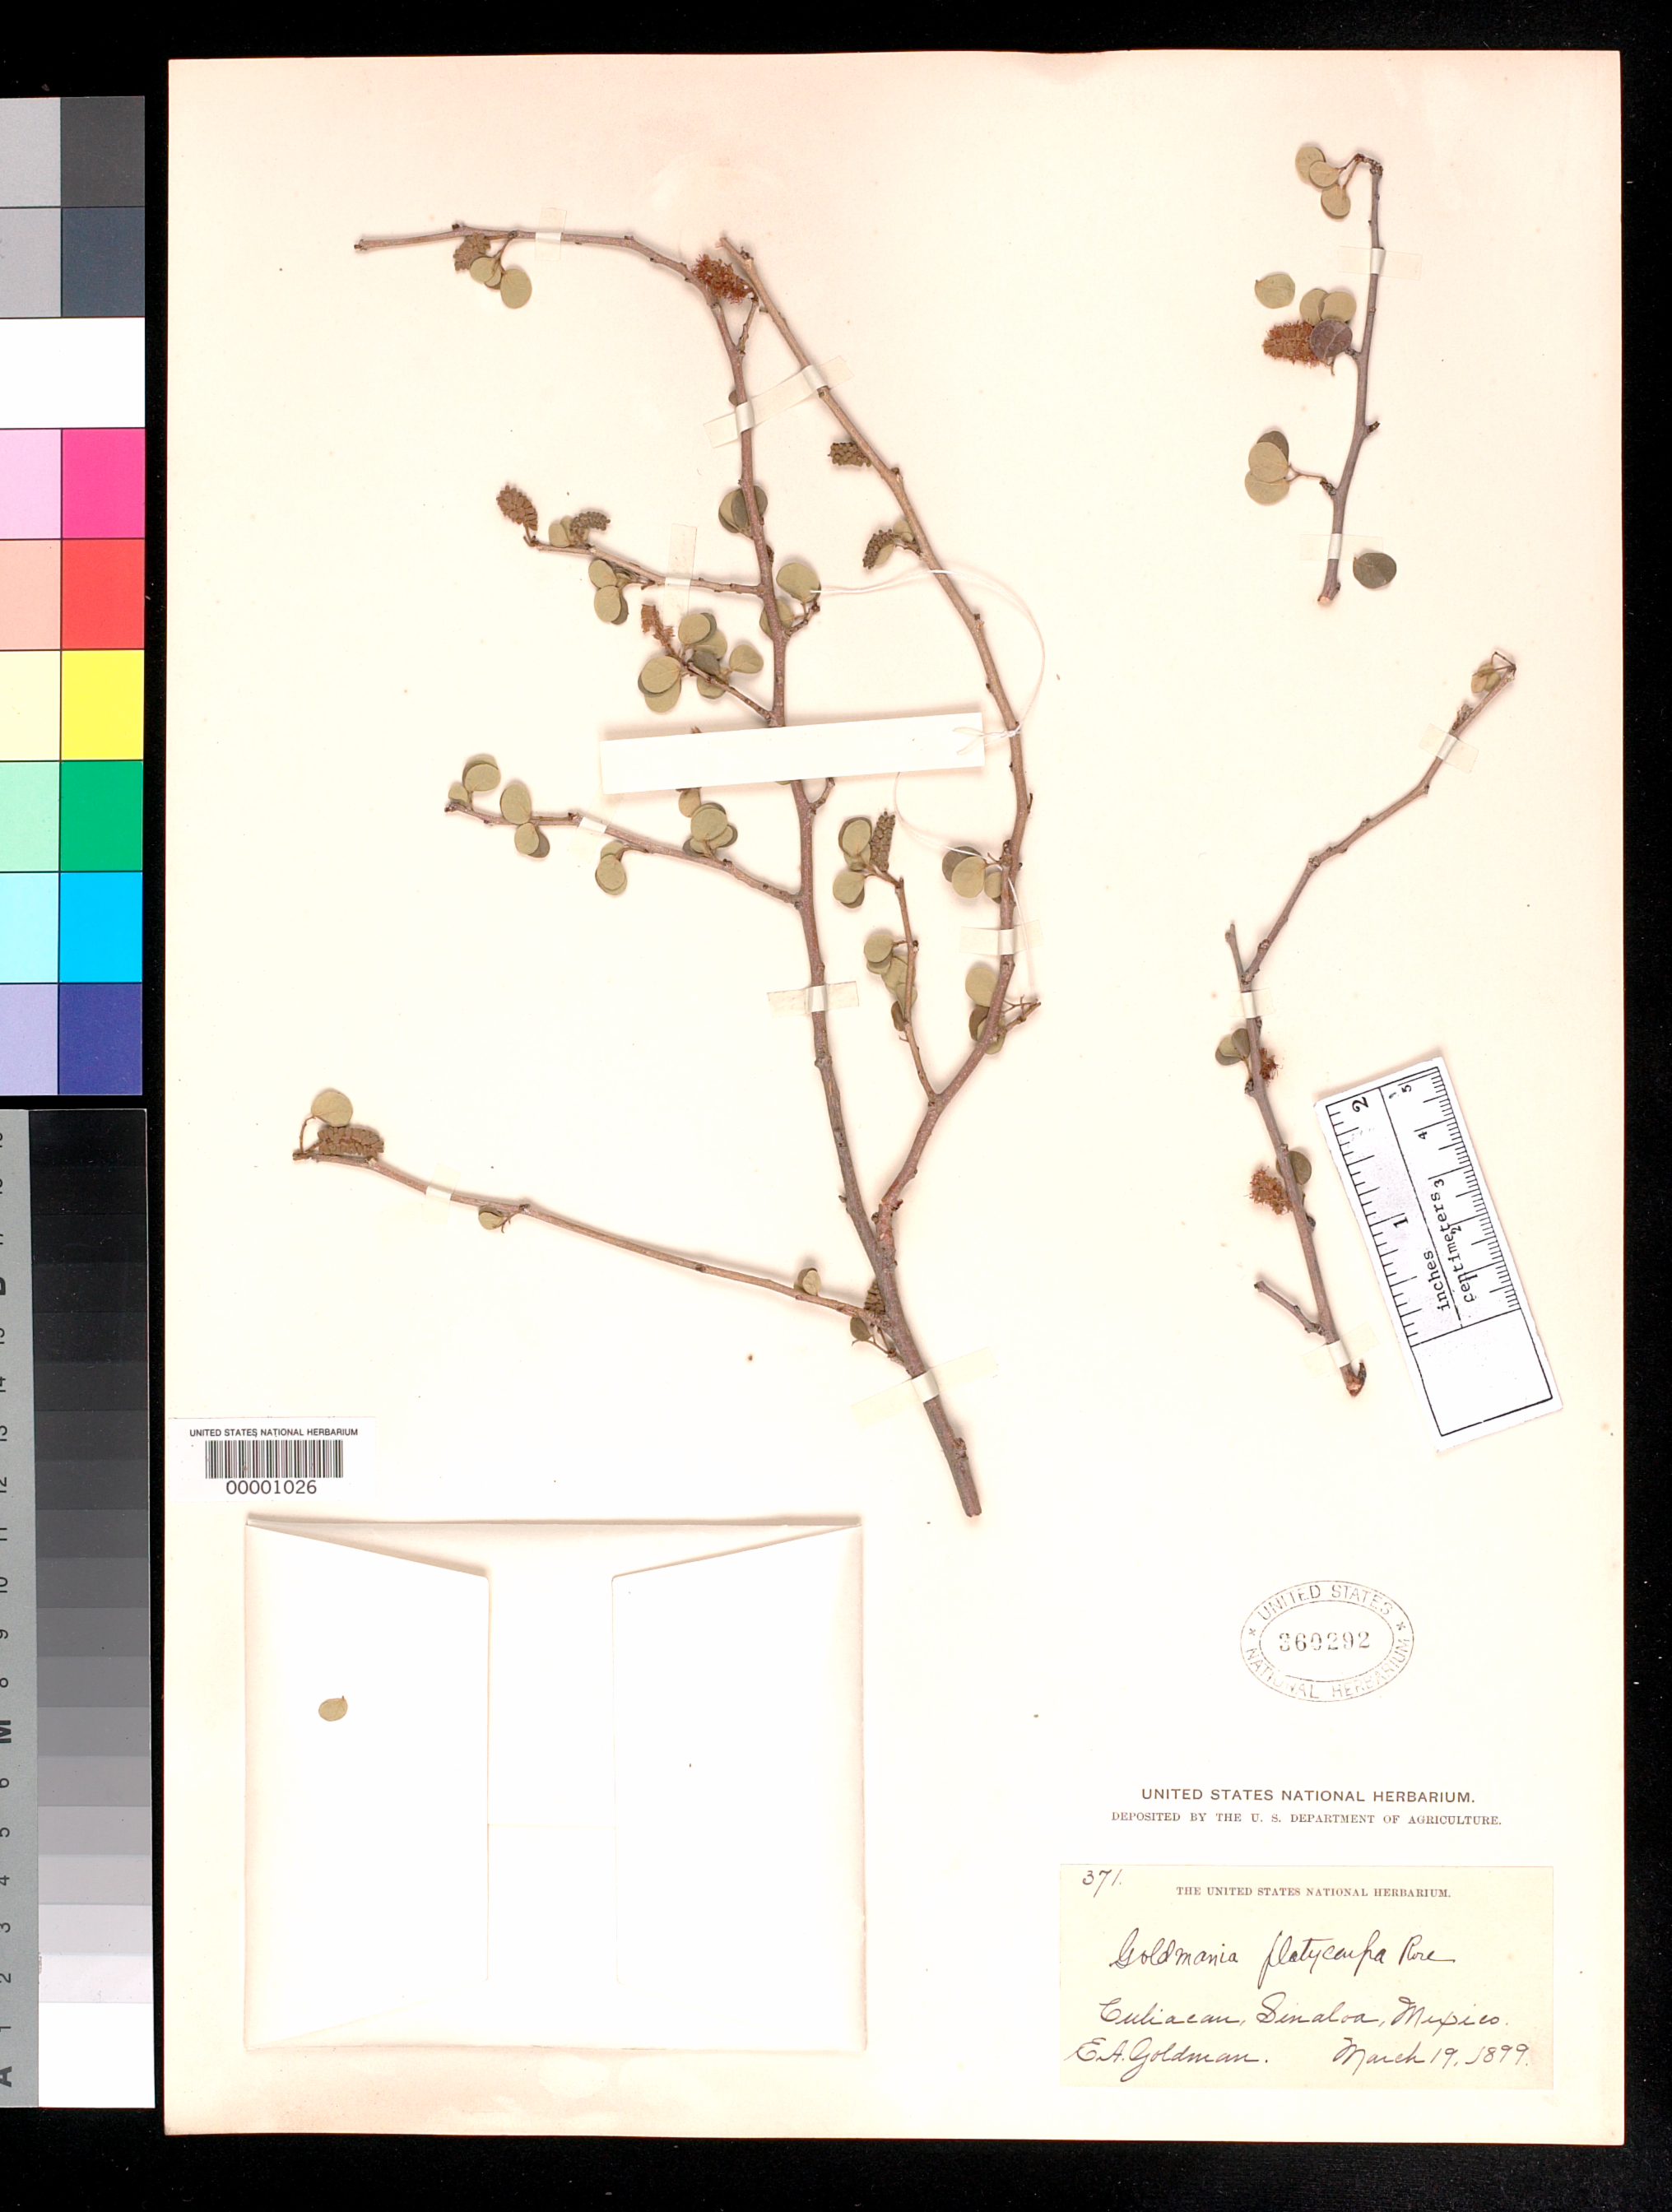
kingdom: Plantae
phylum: Tracheophyta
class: Magnoliopsida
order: Fabales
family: Fabaceae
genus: Goldmania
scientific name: Goldmania platycarpa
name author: Rose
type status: Type Collection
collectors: E. A. Goldman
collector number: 371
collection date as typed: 19 Mar 1899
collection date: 1899-03-19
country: Mexico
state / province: Sinaloa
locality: Culiacan.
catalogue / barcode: US 360292